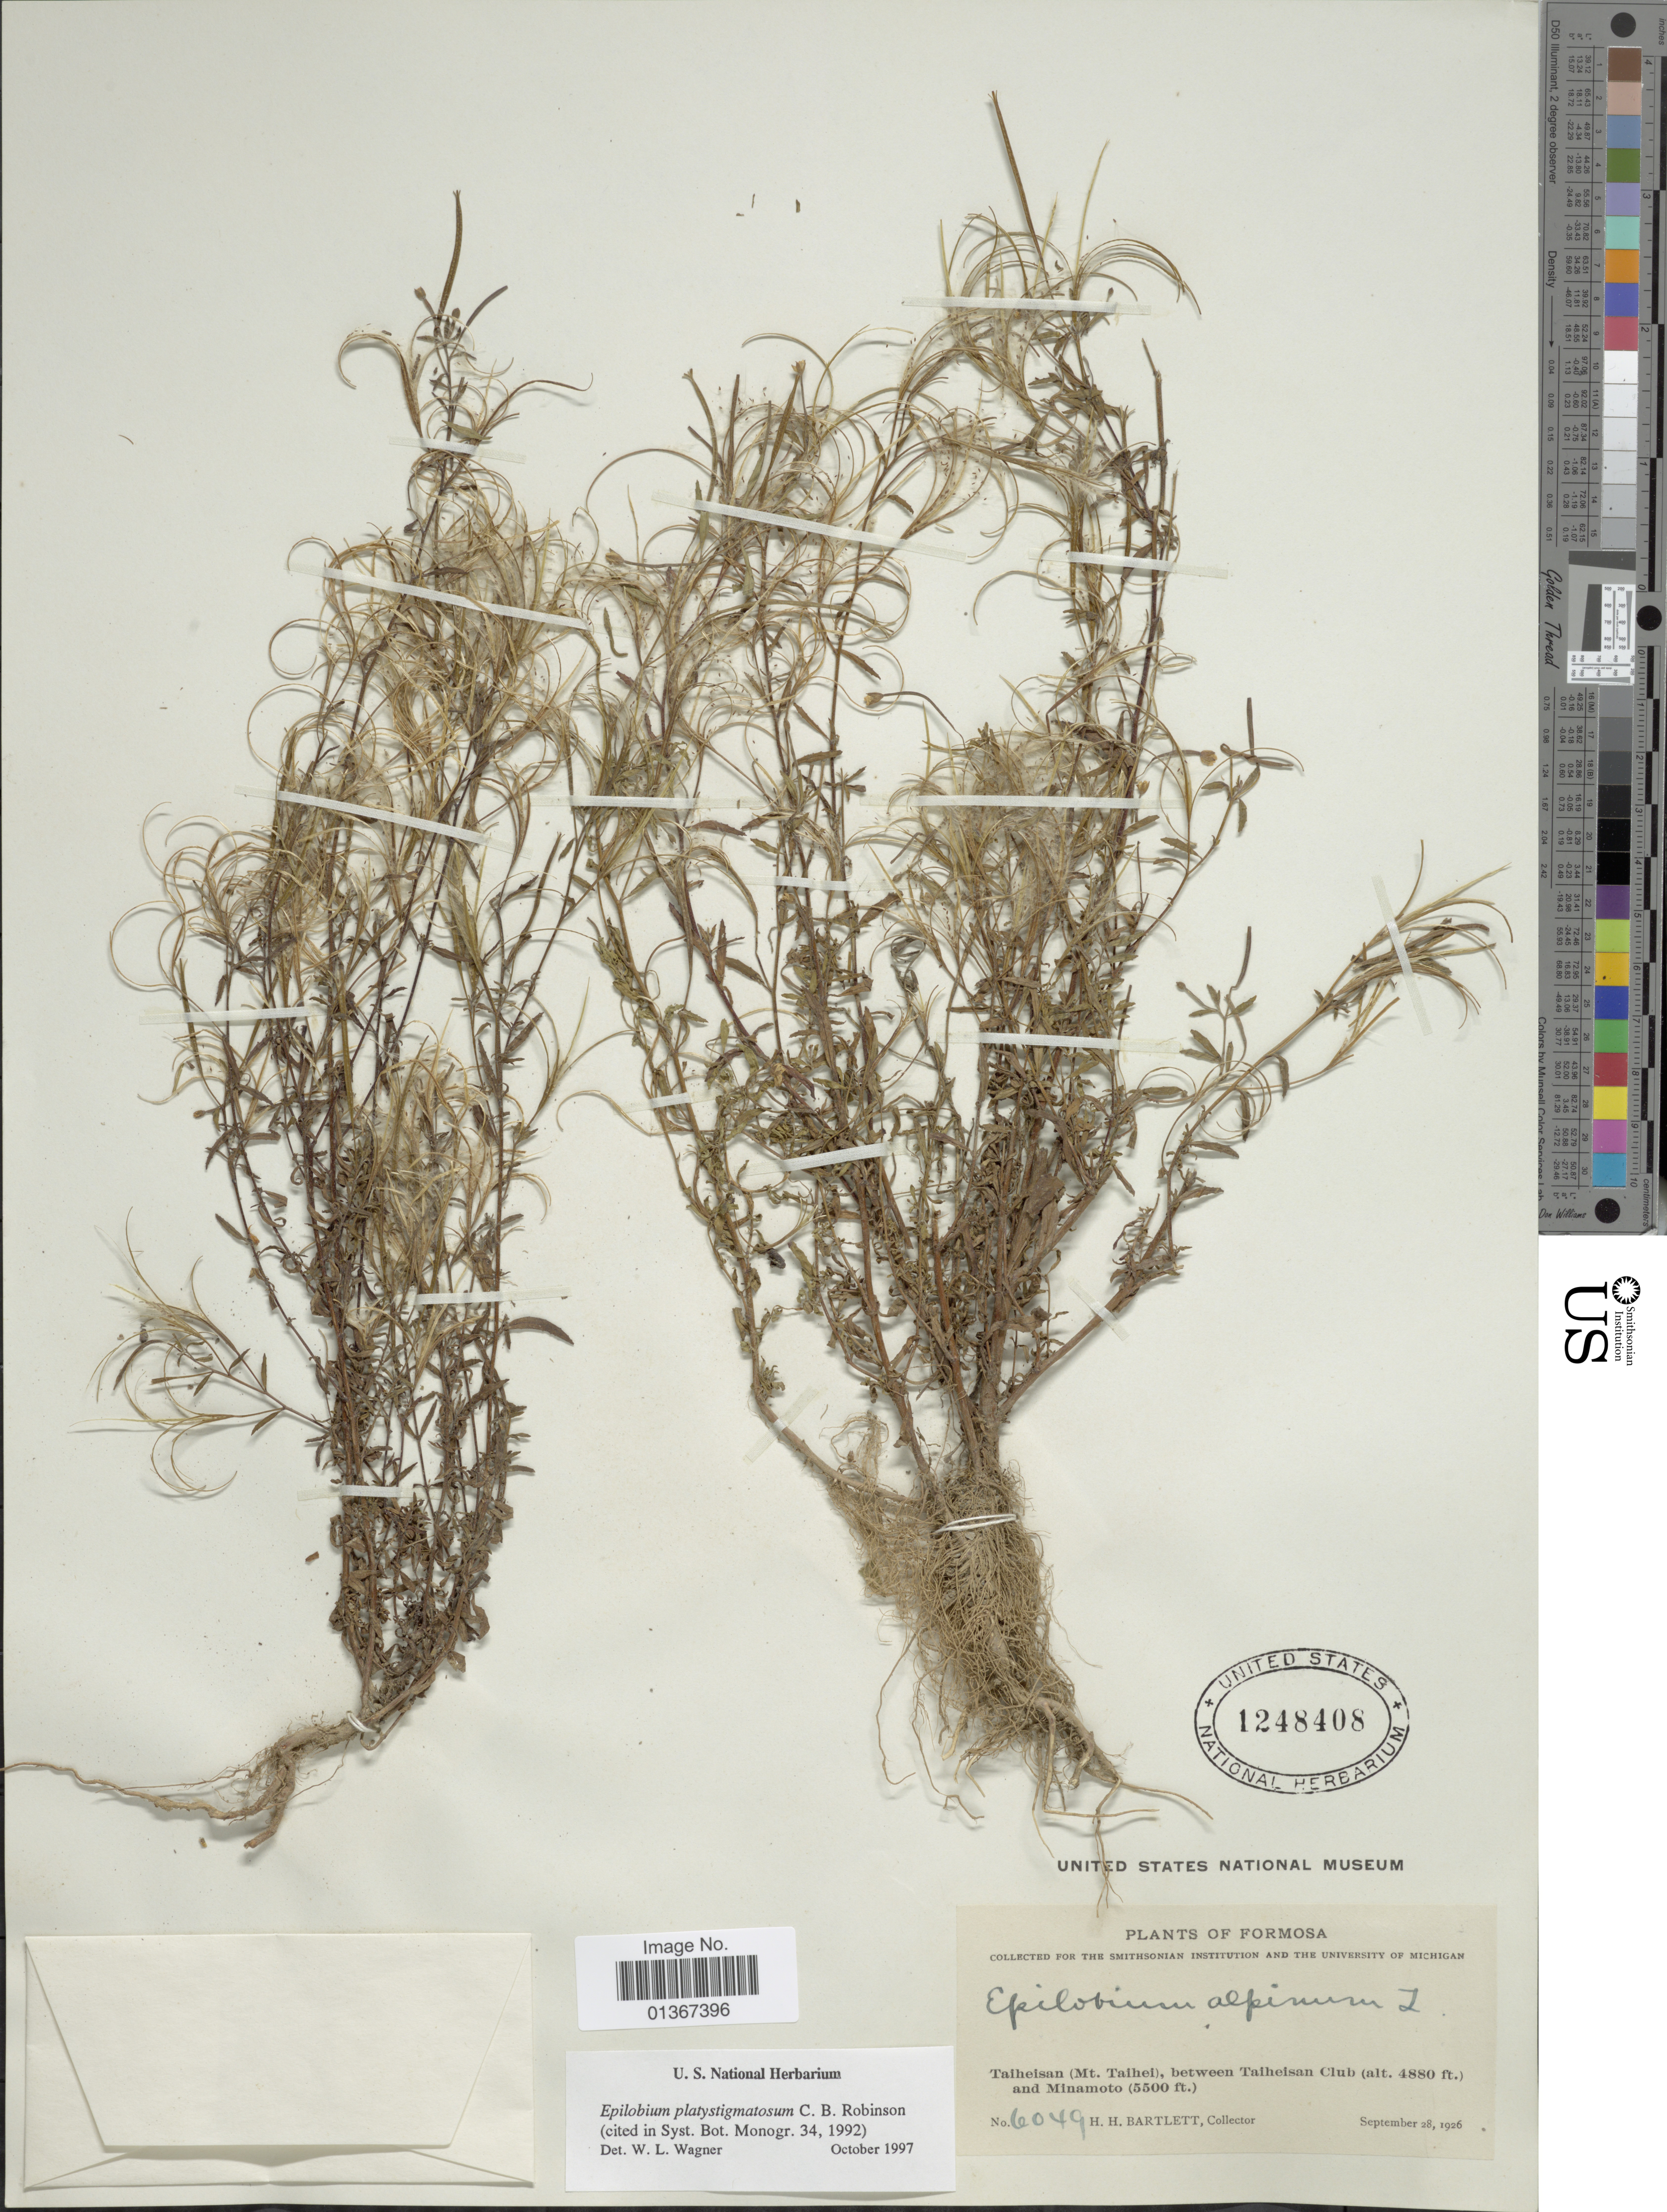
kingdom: Plantae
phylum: Tracheophyta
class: Magnoliopsida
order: Myrtales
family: Onagraceae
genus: Epilobium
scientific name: Epilobium platystigmatosum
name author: C.B. Rob.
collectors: H. H. Bartlett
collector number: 6049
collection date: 1926-09-28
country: Taiwan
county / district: Yilan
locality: Taiheisan (Mt. Taihei), between Taiheisan Club and Minamoto.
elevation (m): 1487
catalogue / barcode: US 1248408